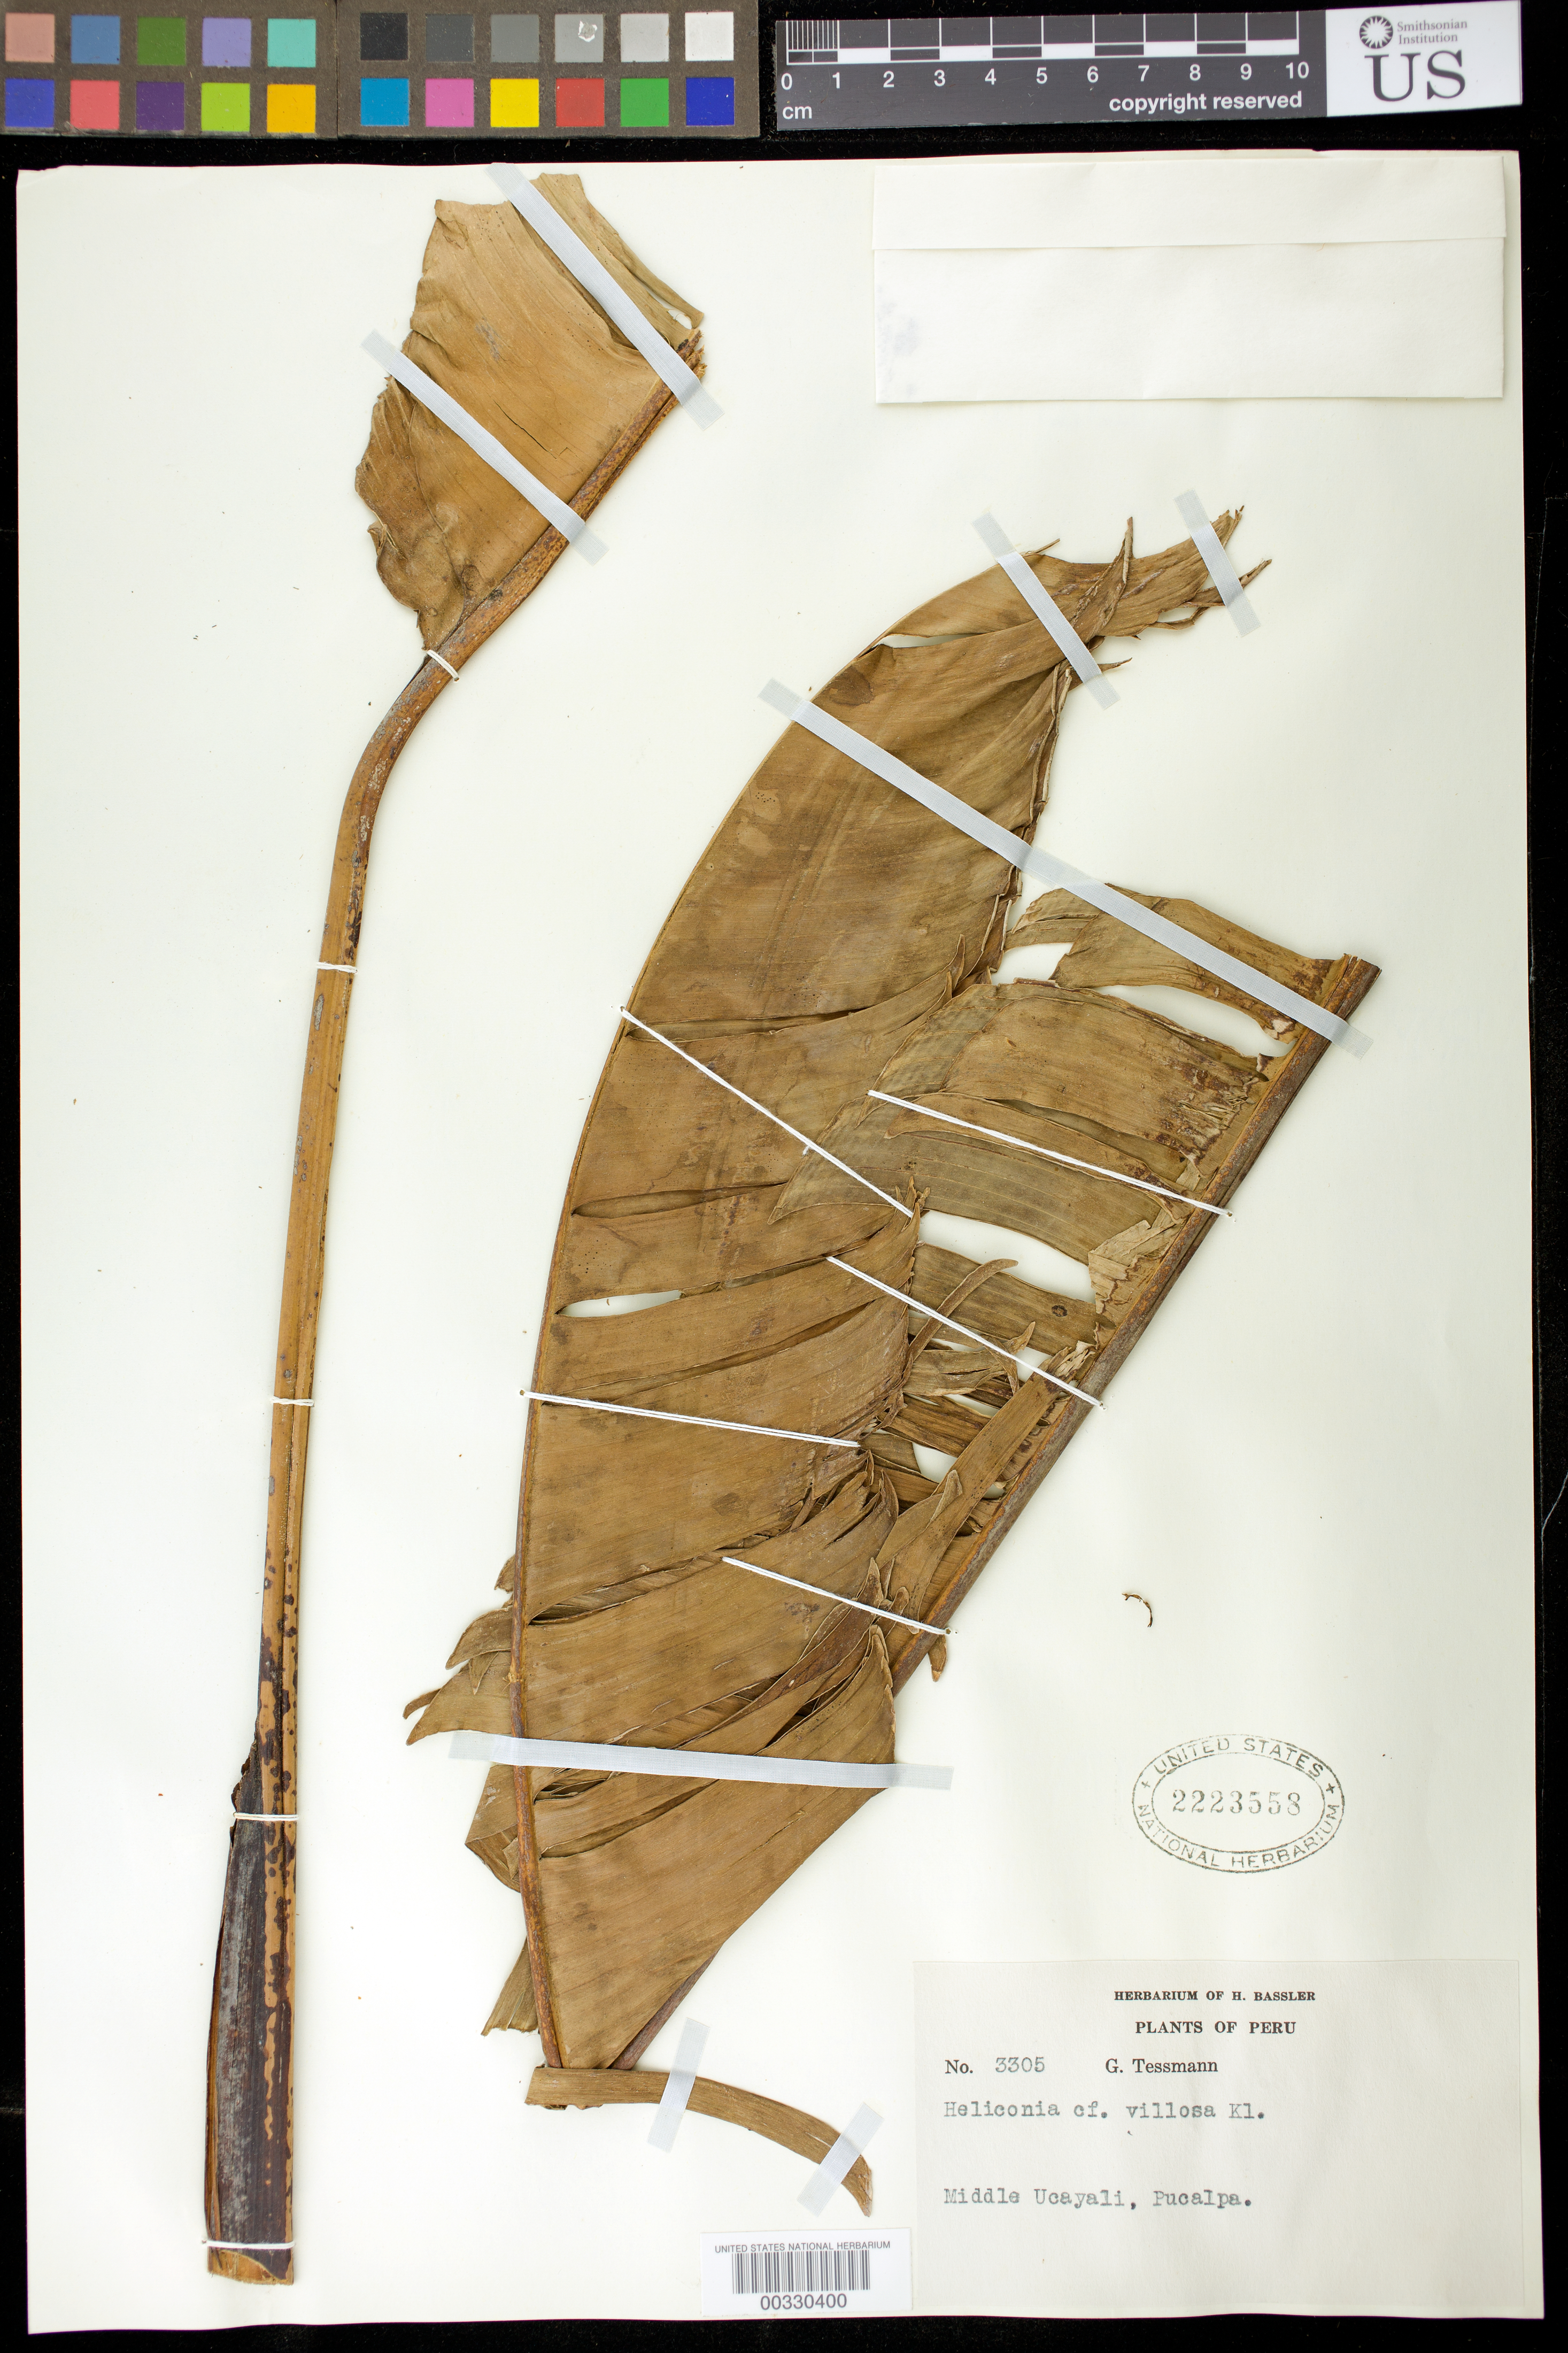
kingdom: Plantae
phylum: Tracheophyta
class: Liliopsida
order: Zingiberales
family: Heliconiaceae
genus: Heliconia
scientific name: Heliconia sp.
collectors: G. Tessmann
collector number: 3305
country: Peru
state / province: Ucayali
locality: Middle Ucayali, Pucalpa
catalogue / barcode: US 2223558